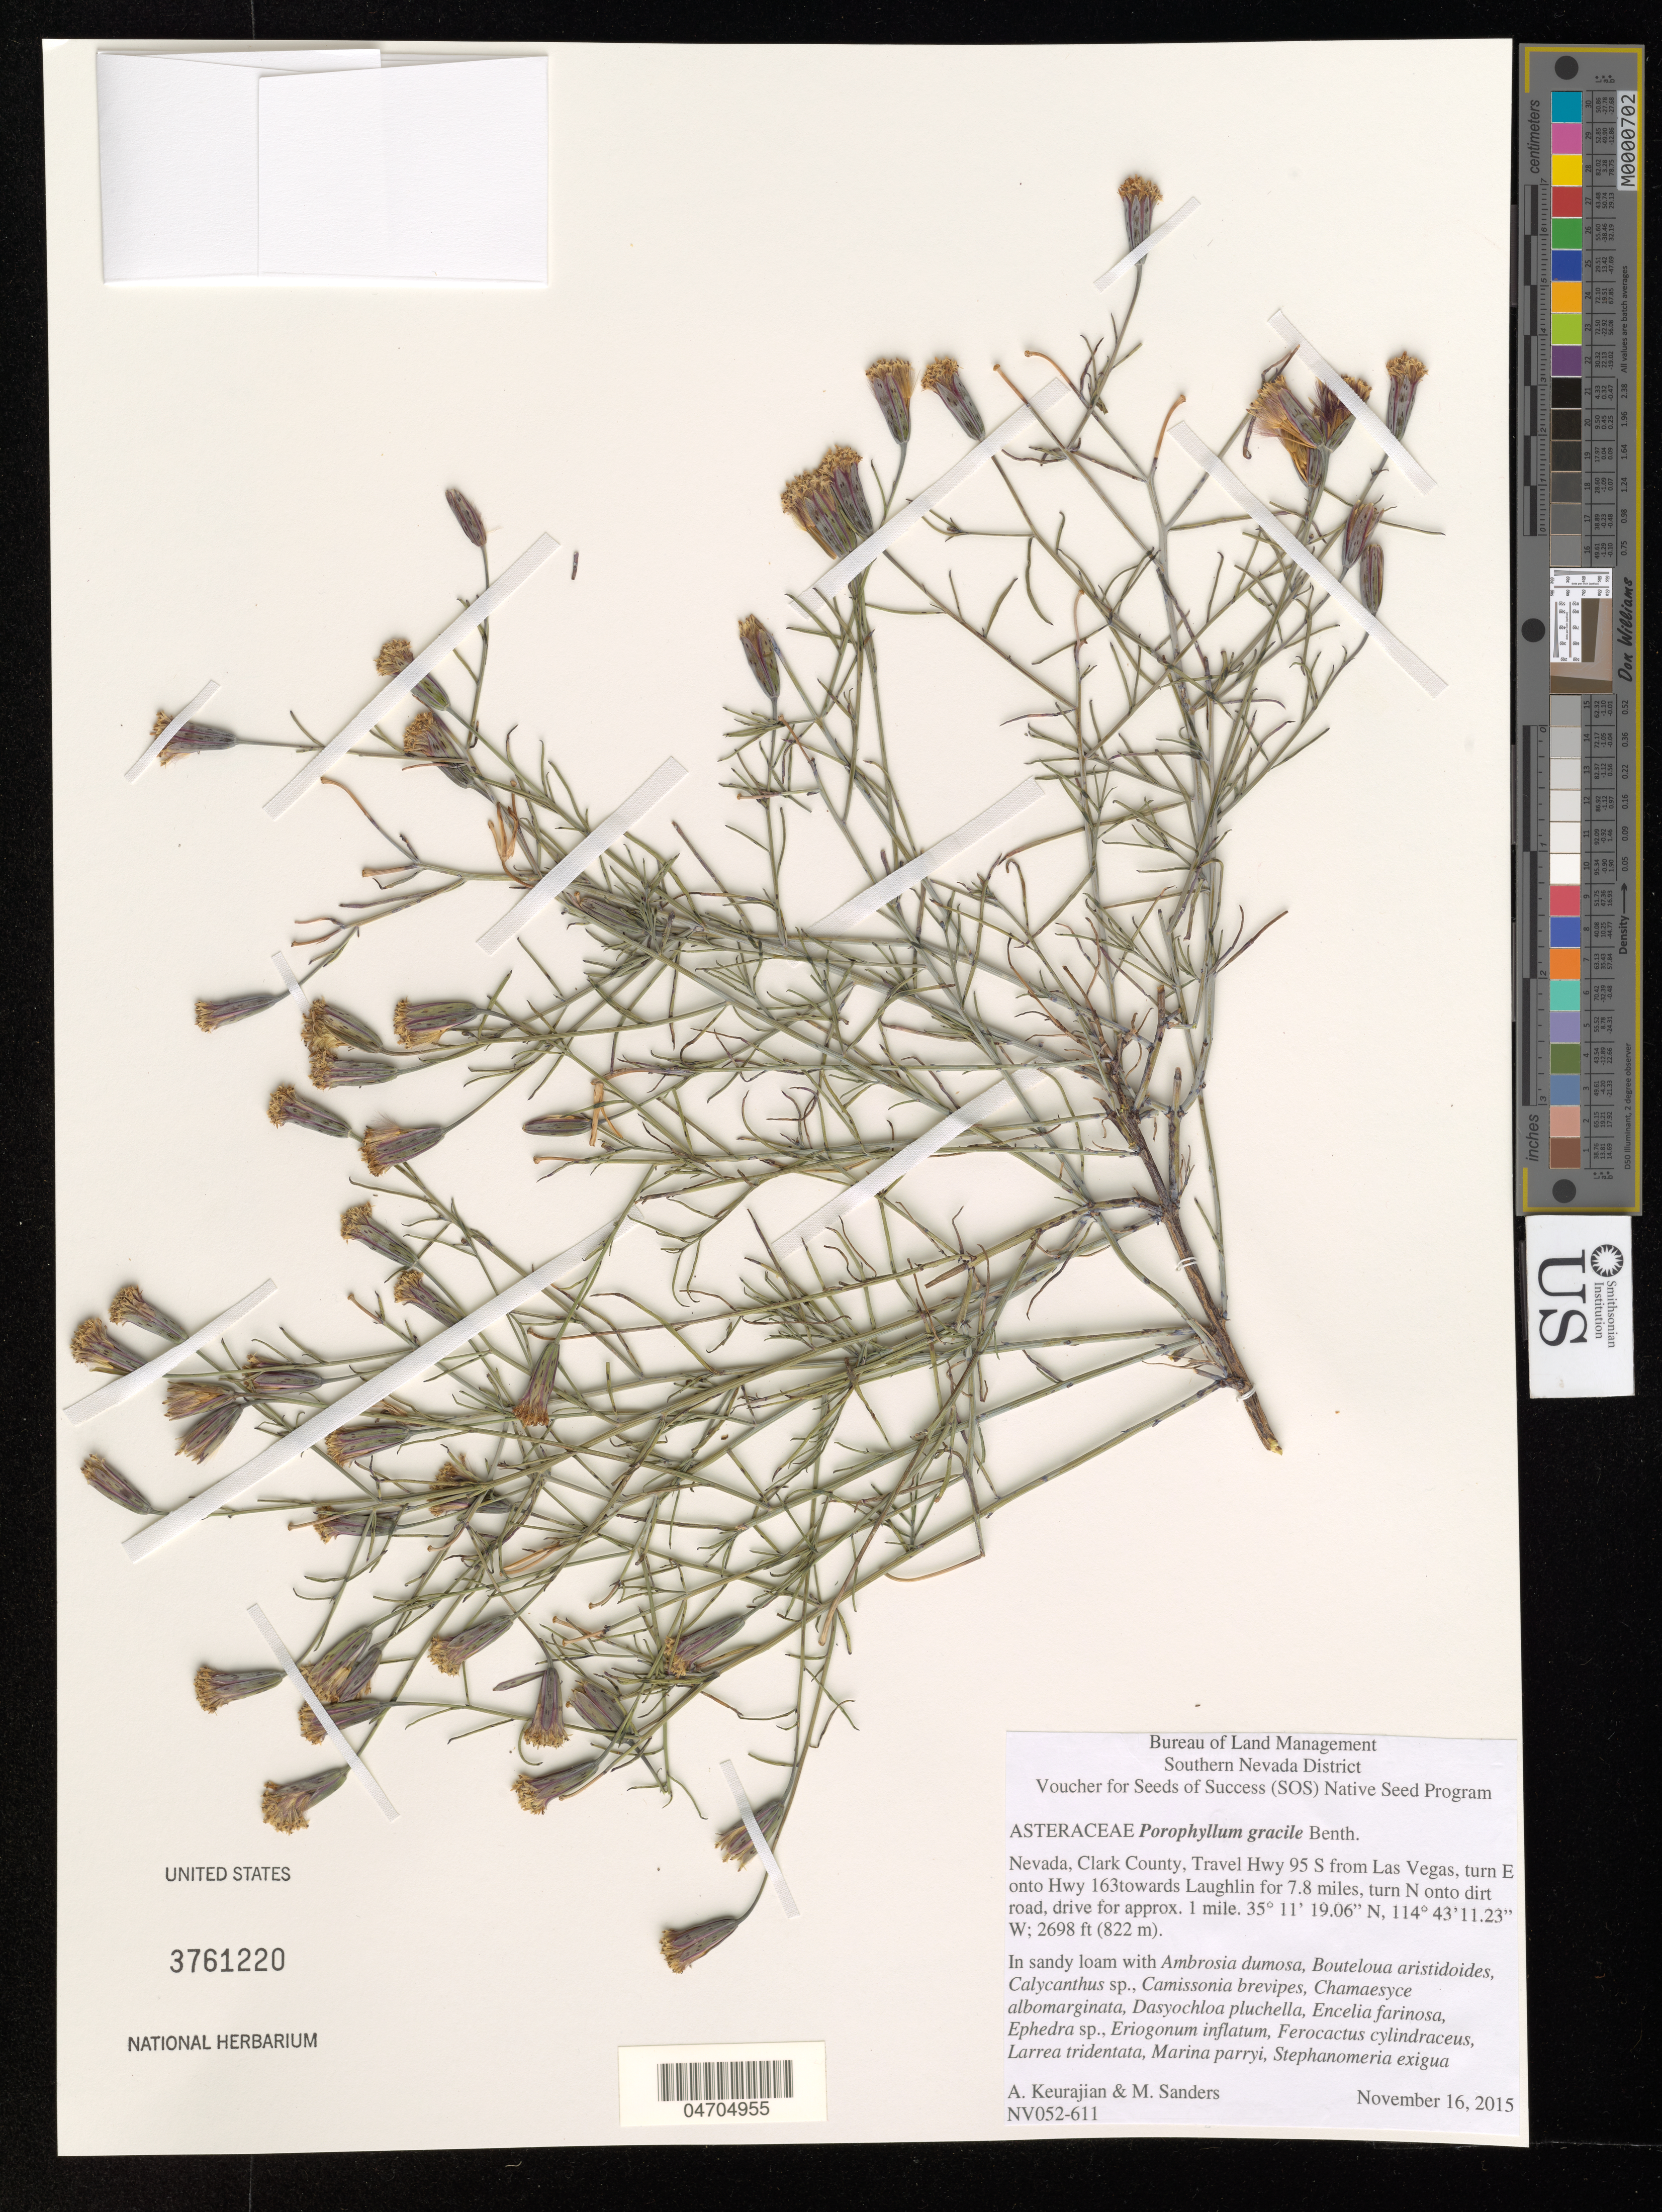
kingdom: Plantae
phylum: Tracheophyta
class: Magnoliopsida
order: Asterales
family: Asteraceae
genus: Porophyllum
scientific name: Porophyllum gracile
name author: Benth.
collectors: A. Keurajian & M. Sanders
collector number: NV052-611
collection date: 2015-11-16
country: United States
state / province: Nevada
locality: Southern Nevada District. Clark County, Travel Hwy 95 S from Las Vegas, turn E onto Hwy 163 towards Laughlin for 7.8 miles, turn N onto dirt road, drive for approx. 1 mile.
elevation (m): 822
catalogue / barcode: US 3761220